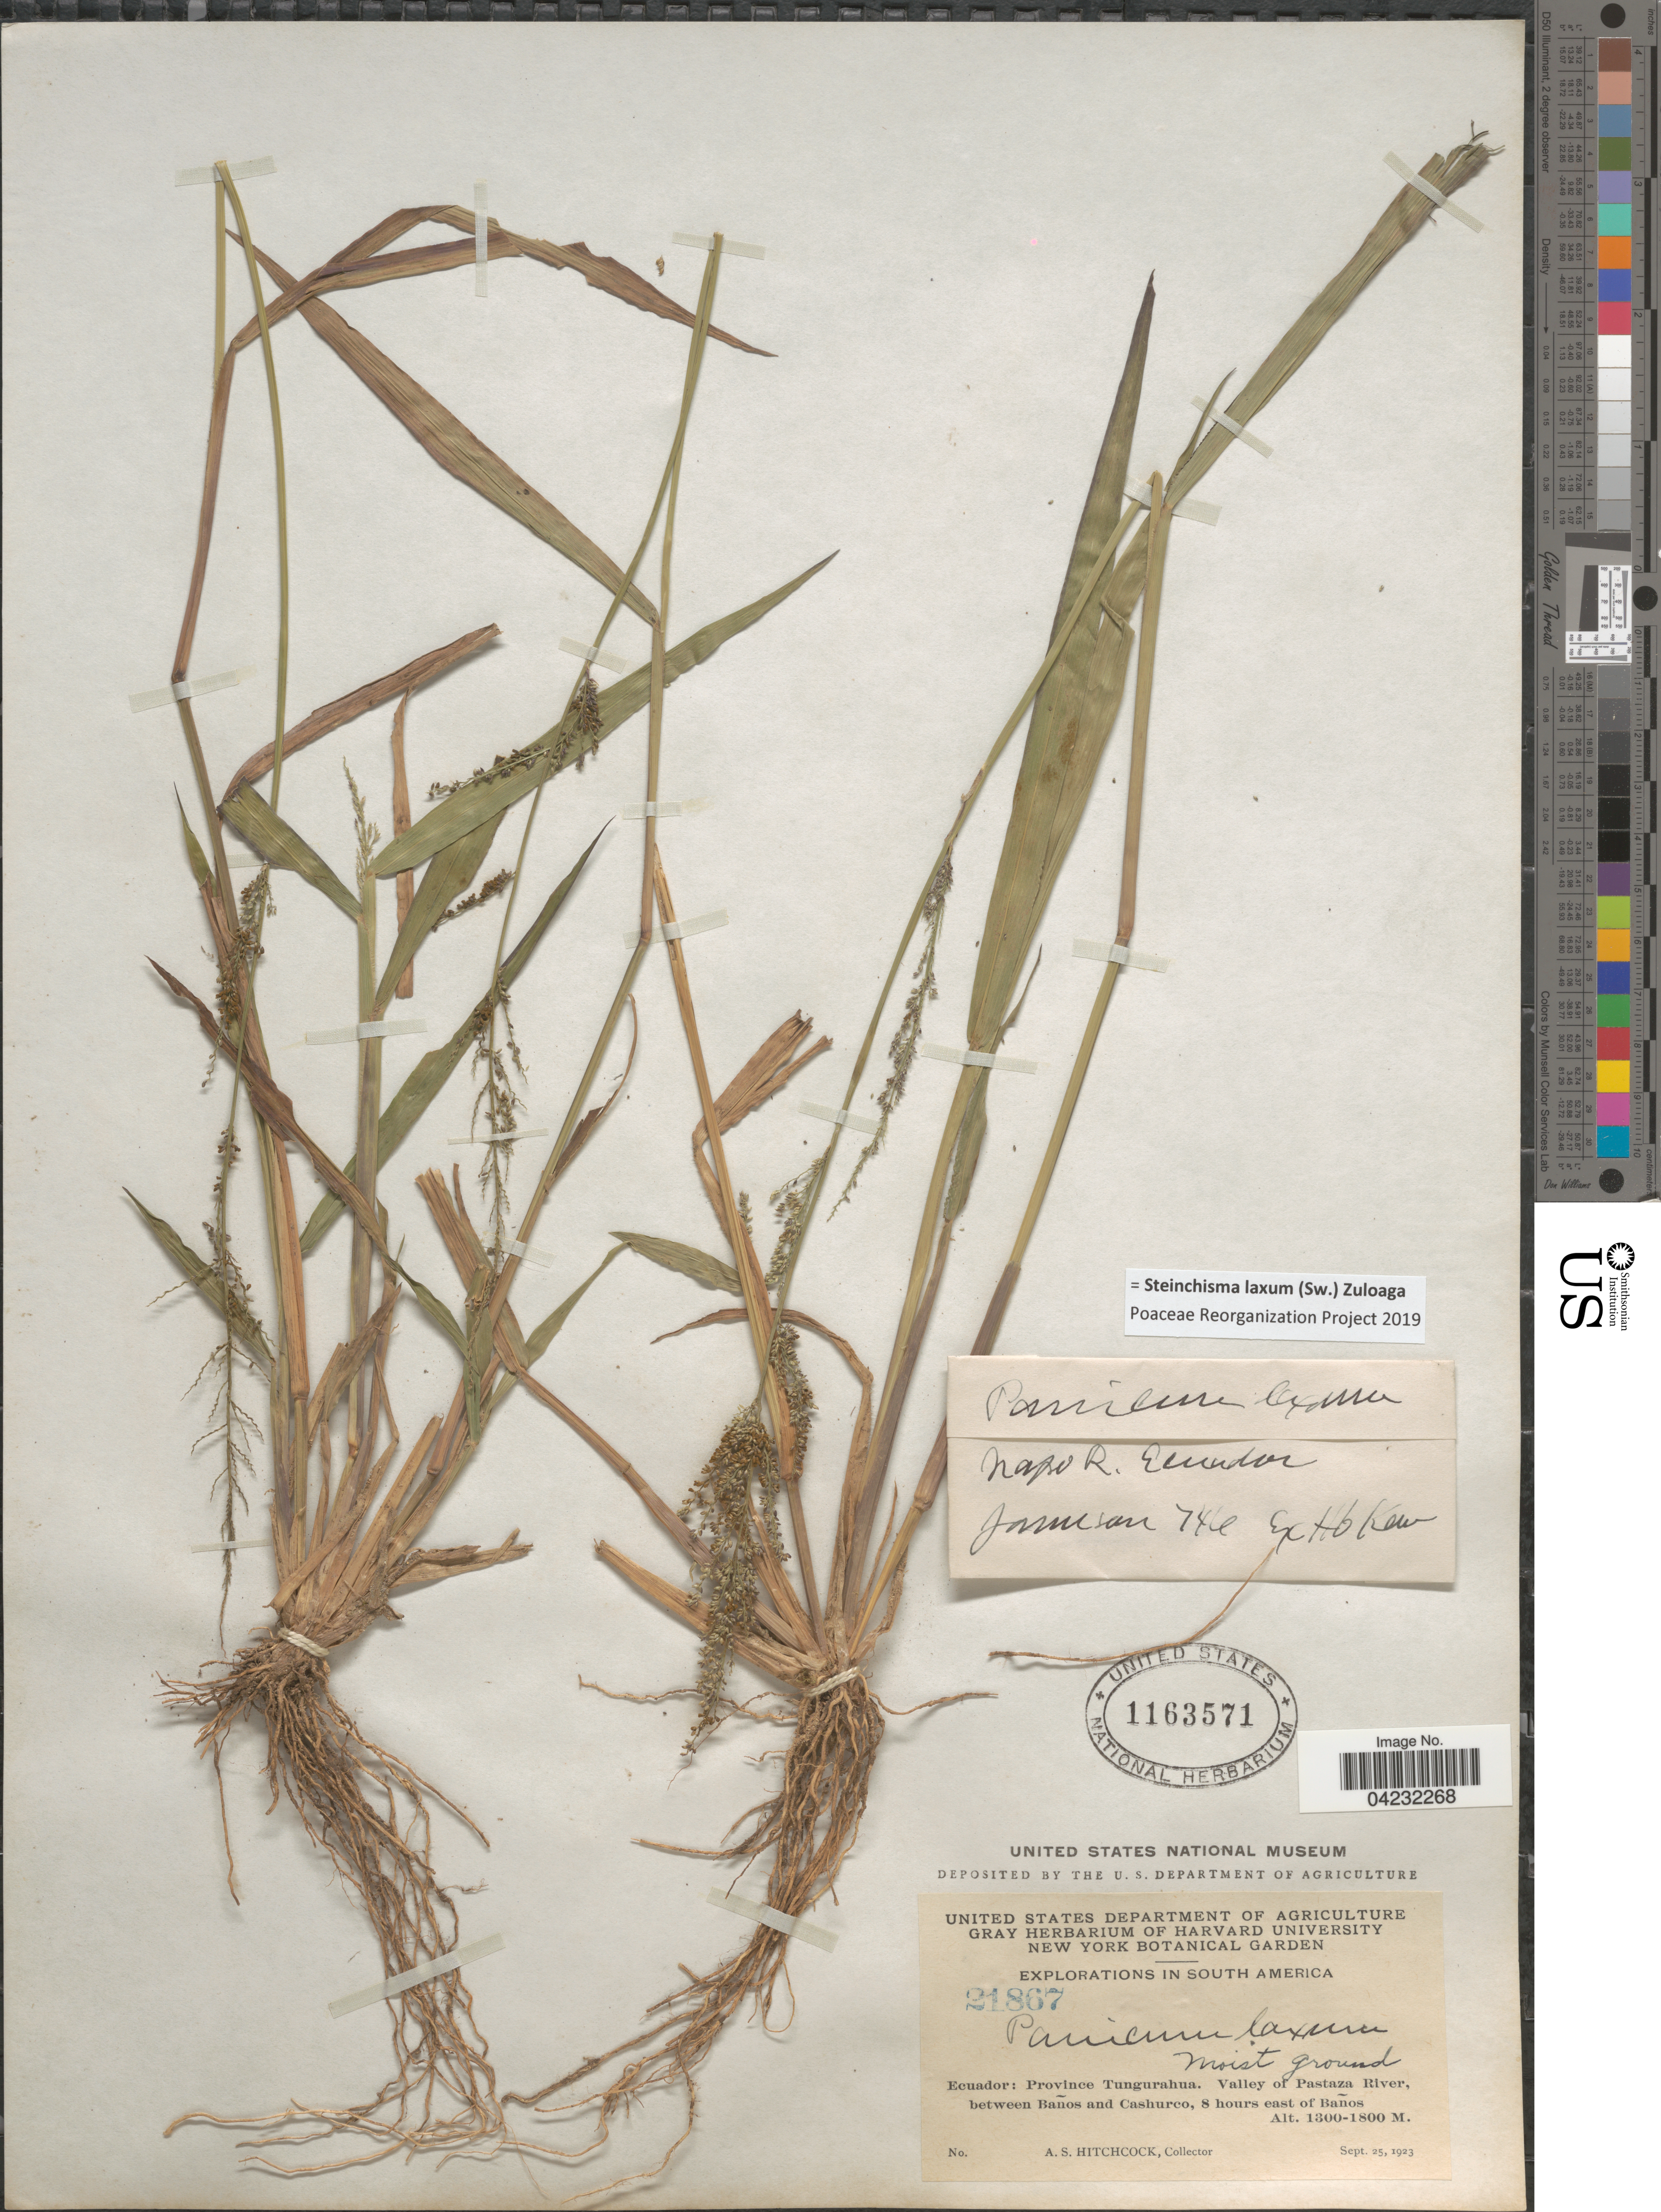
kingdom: Plantae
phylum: Tracheophyta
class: Liliopsida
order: Poales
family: Poaceae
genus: Steinchisma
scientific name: Steinchisma laxum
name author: (Sw.) Zuloaga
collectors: A. S. Hitchcock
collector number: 21867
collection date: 1923-09-25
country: Ecuador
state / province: Tungurahua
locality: Explorations in South America. Valley of Pastaza River, between Baños and Cashurco, 8 hours east of Baños.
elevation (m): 1300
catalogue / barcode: US 1163571